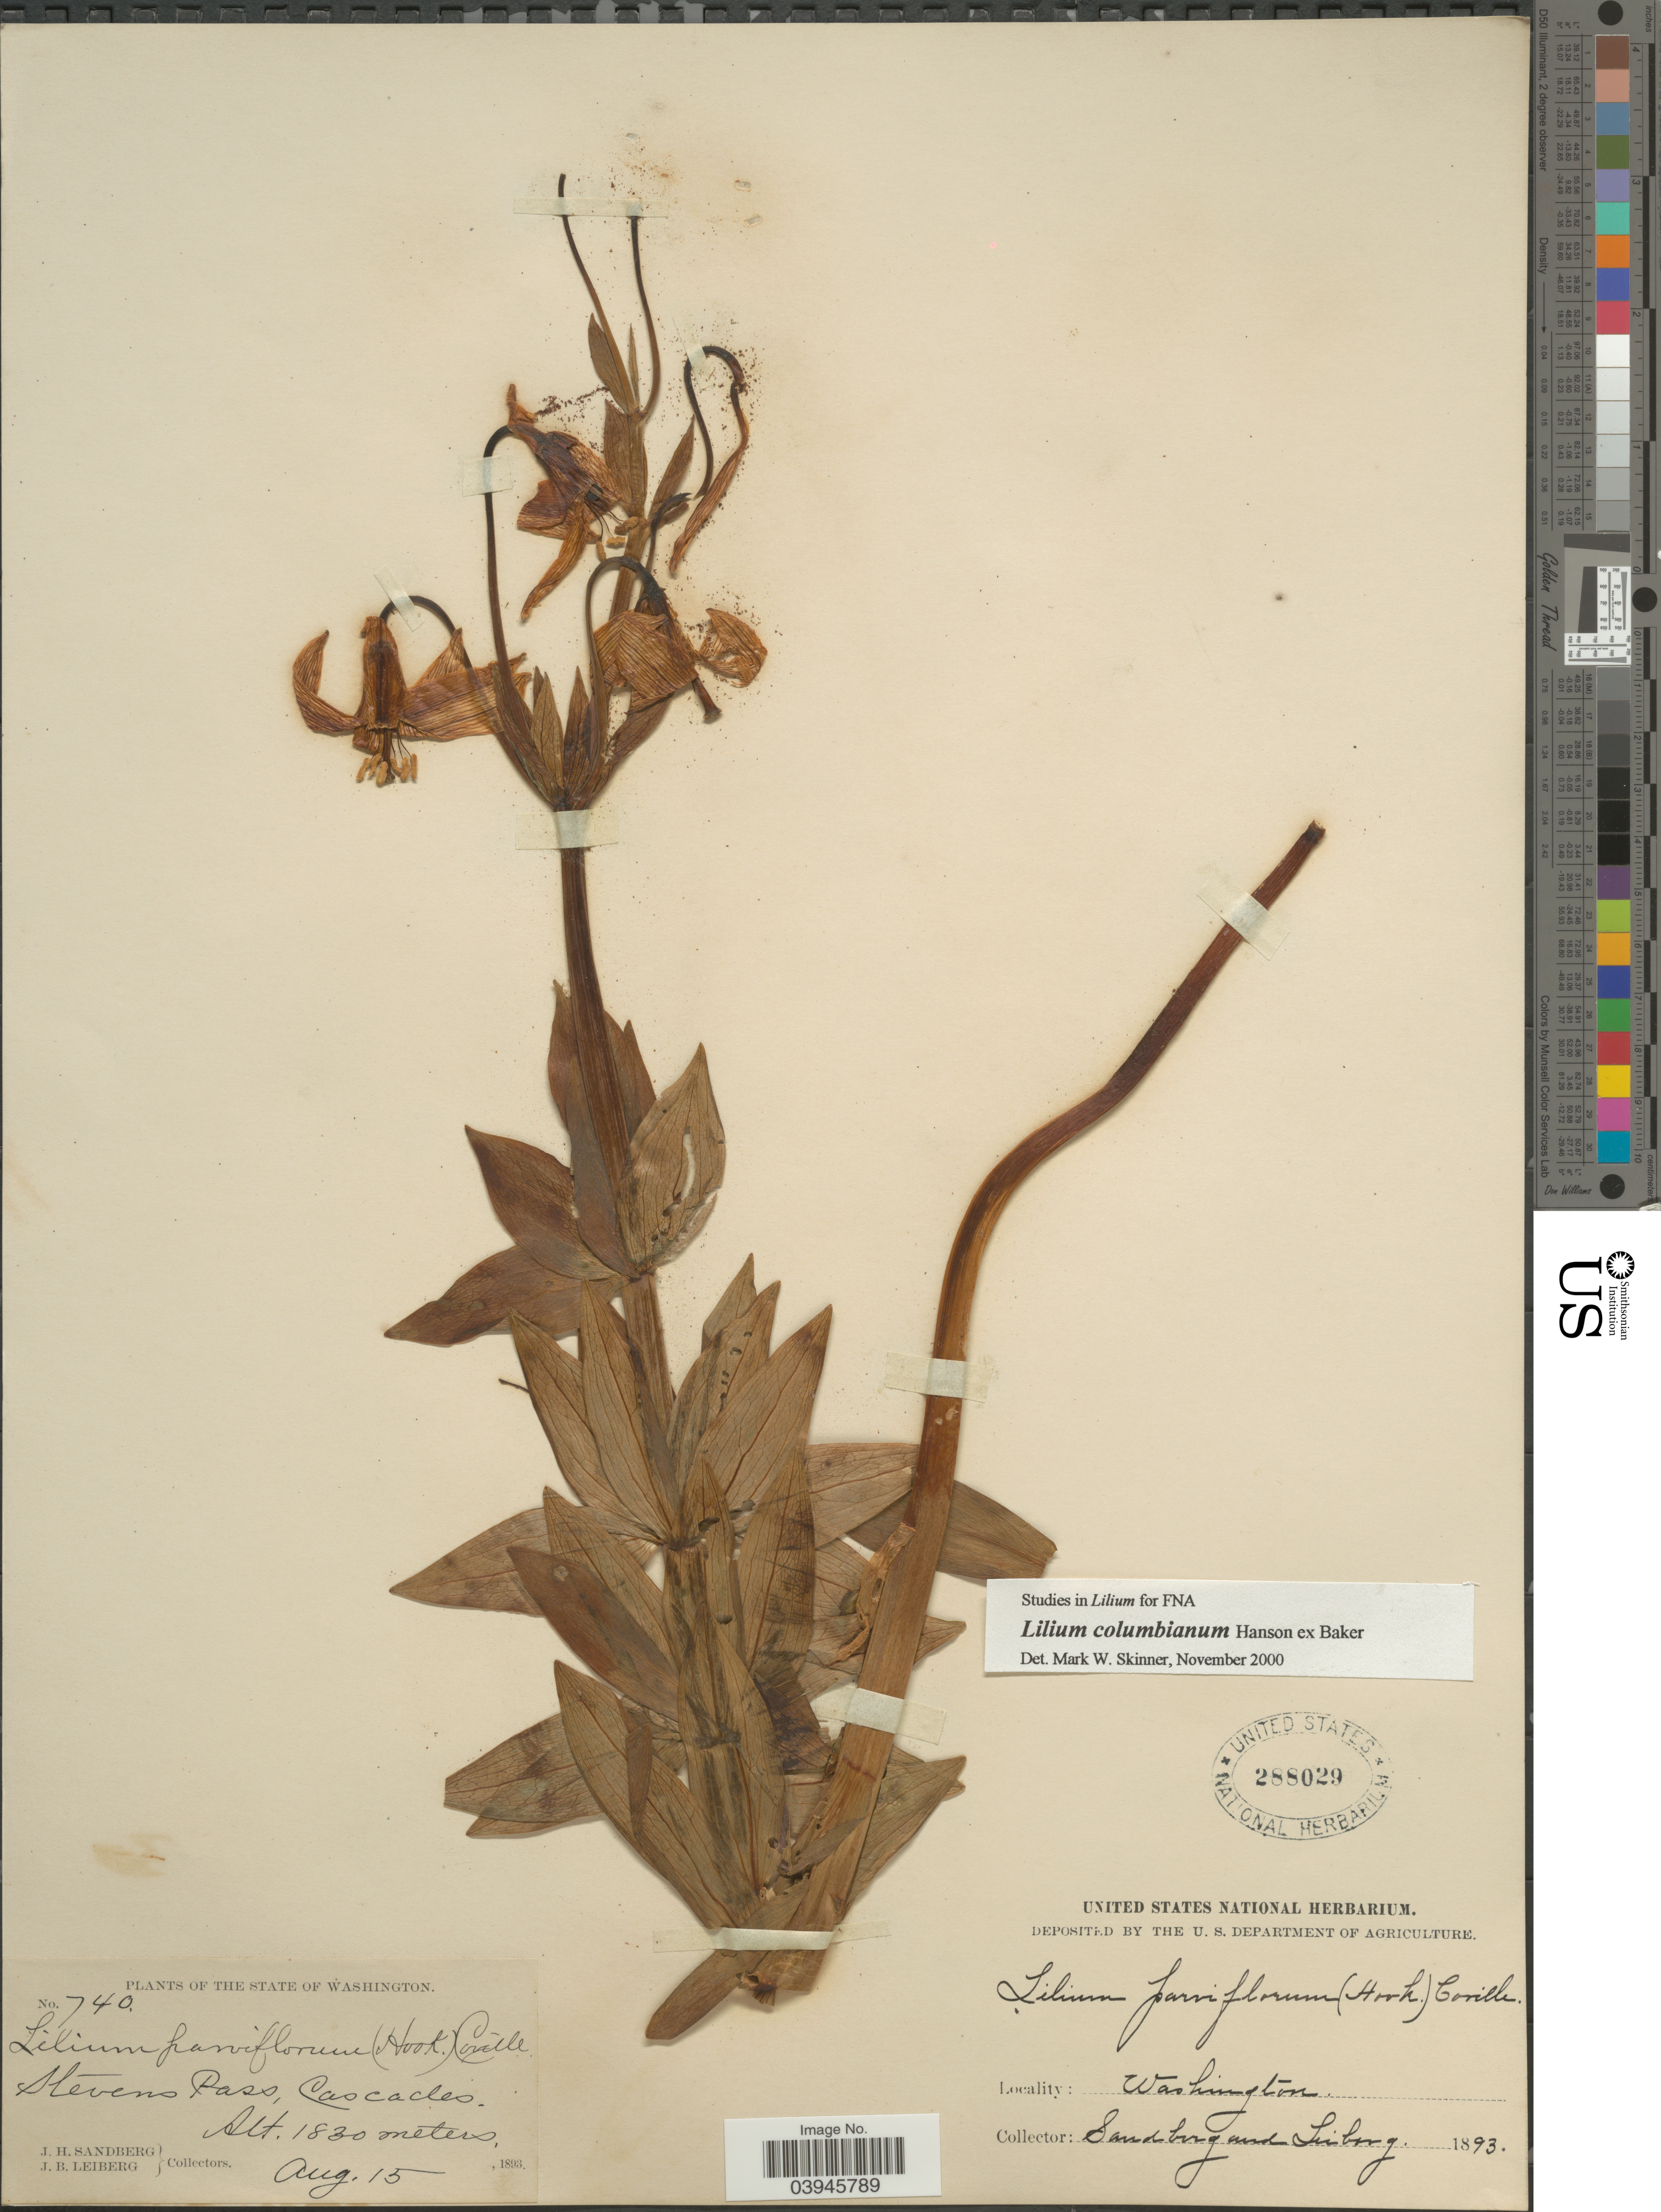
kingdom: Plantae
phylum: Tracheophyta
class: Liliopsida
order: Liliales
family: Liliaceae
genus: Lilium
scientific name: Lilium columbianum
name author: Leichtlin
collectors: J. H. Sandberg & J. B. Leiberg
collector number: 740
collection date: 1893-08-15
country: United States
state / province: Washington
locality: Stevens Pass, Cascades.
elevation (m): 1830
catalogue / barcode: US 288029